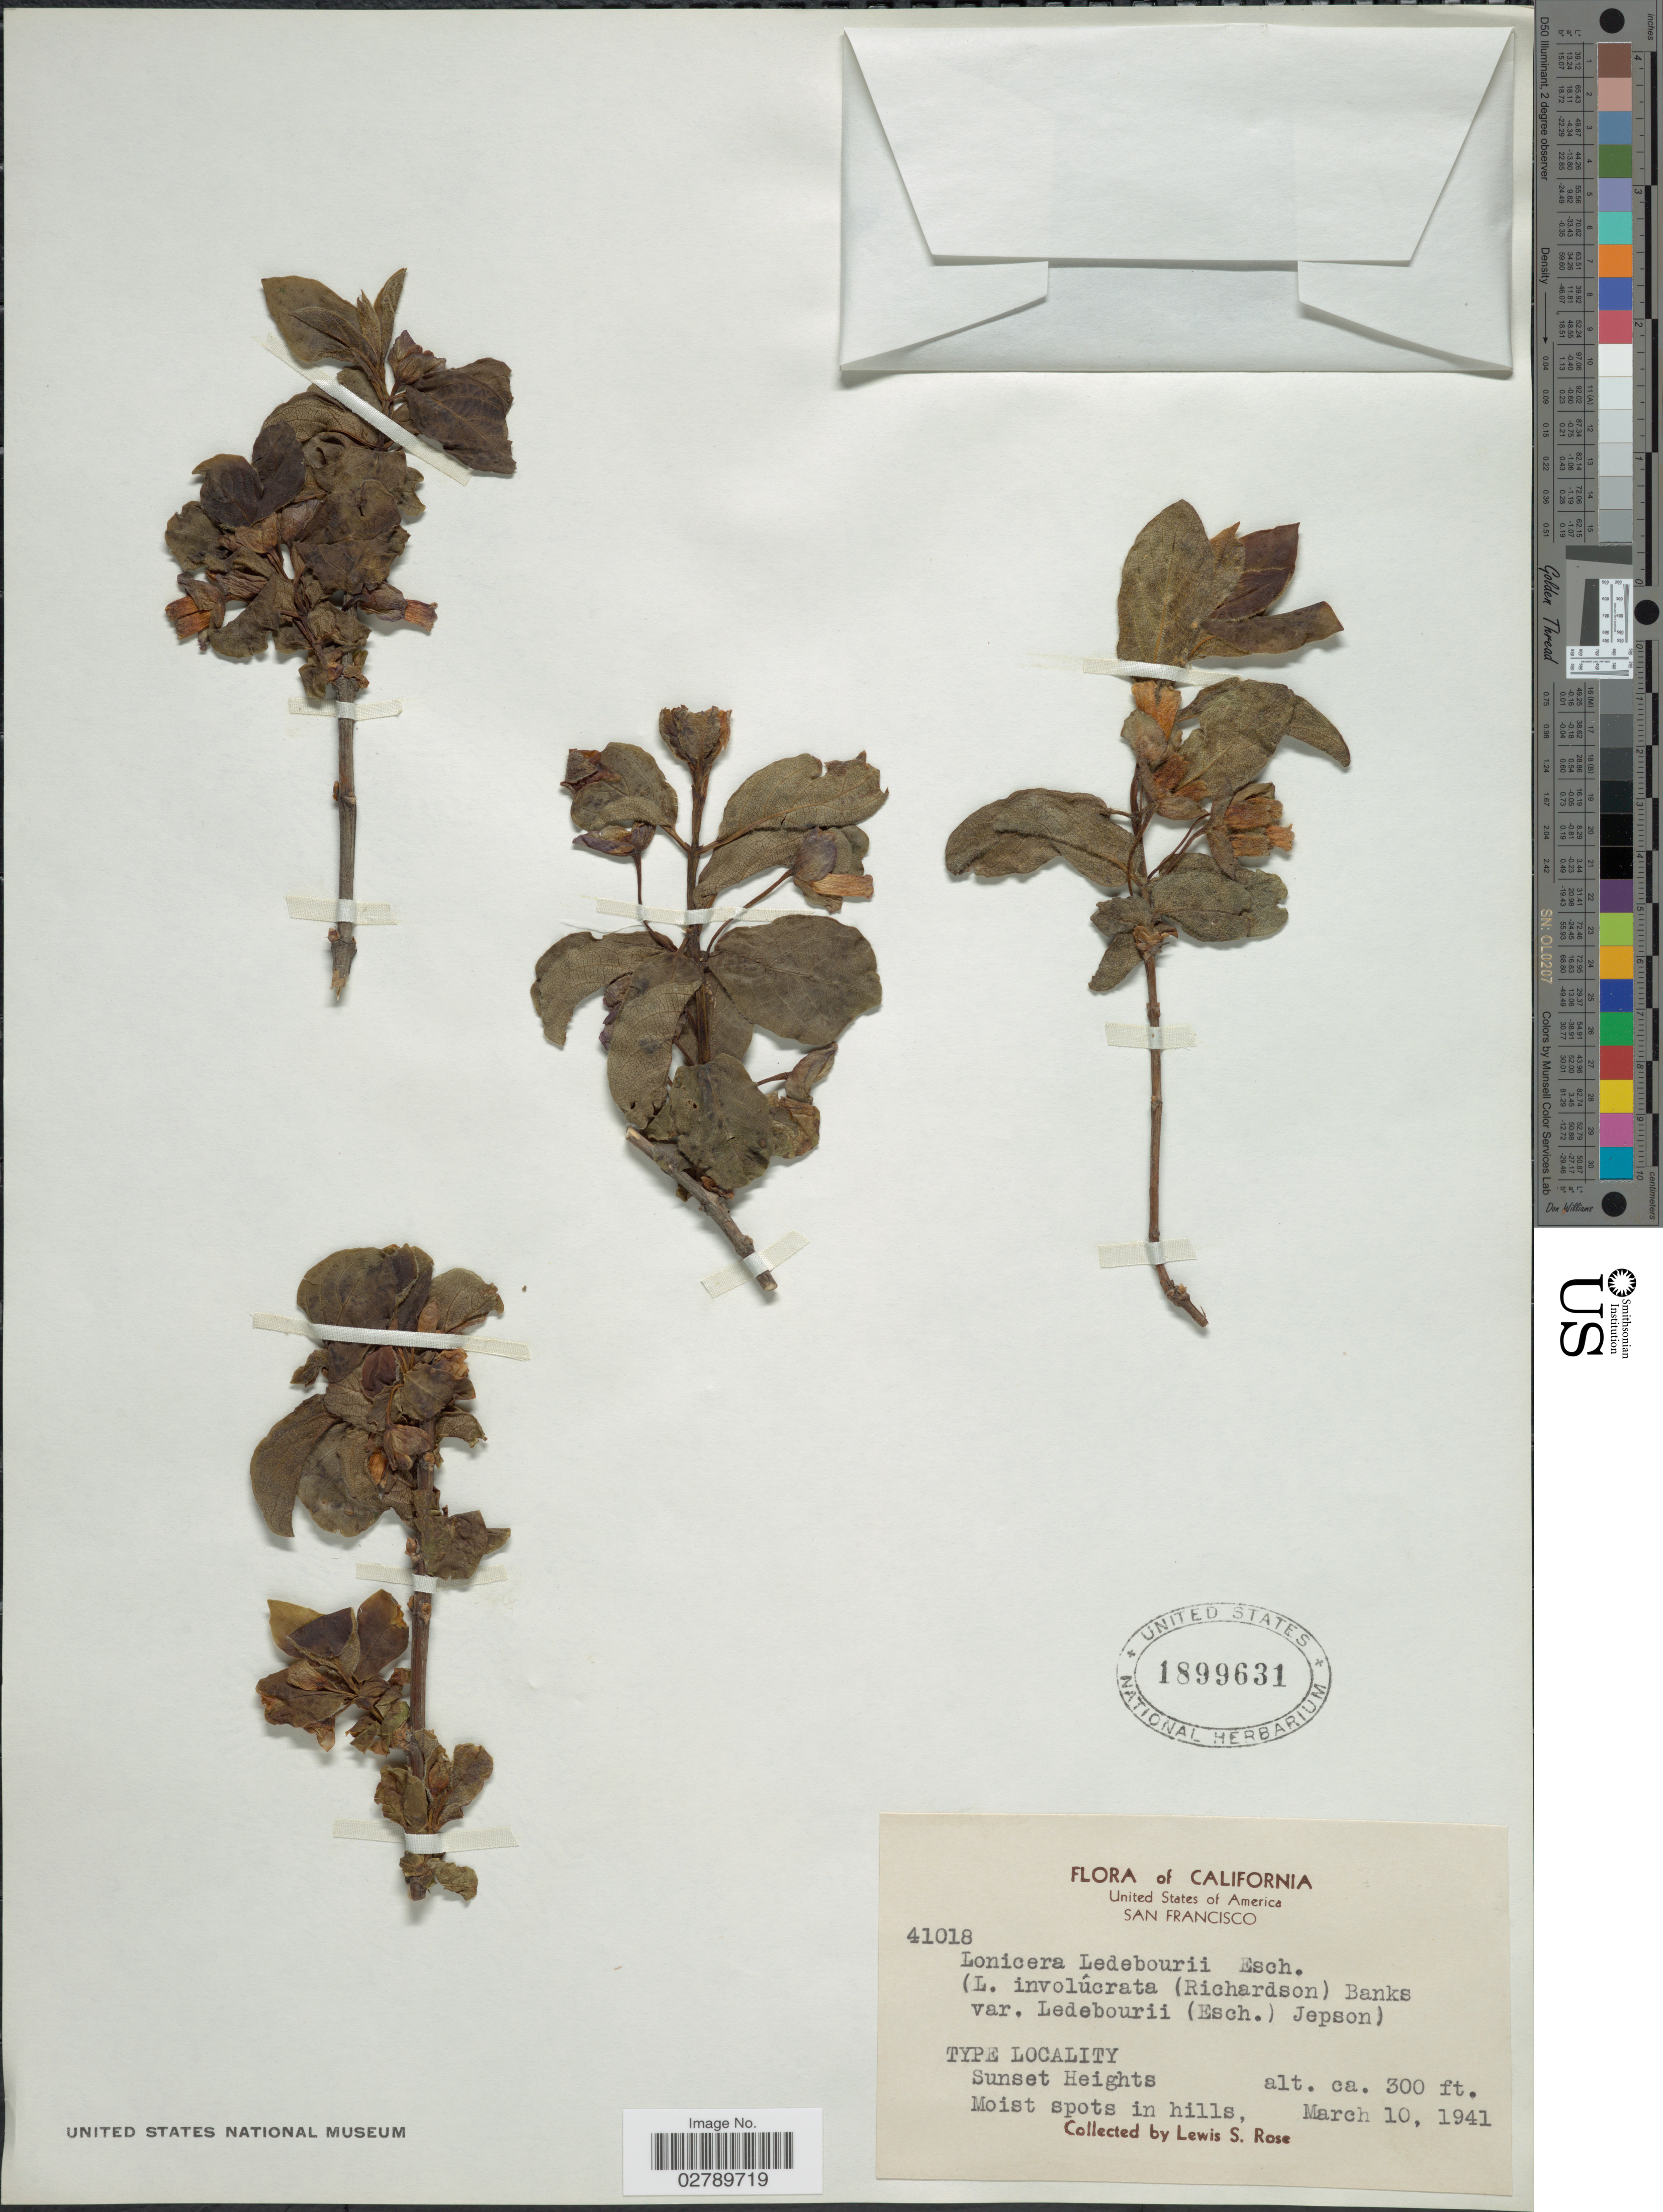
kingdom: Plantae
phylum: Tracheophyta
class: Magnoliopsida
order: Dipsacales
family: Caprifoliaceae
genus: Lonicera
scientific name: Lonicera ledebourii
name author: Eschsch.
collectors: L. S. Rose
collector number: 41018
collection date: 1941-03-10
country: United States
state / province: California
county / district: San Francisco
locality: San Francisco.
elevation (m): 91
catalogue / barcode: US 1899631